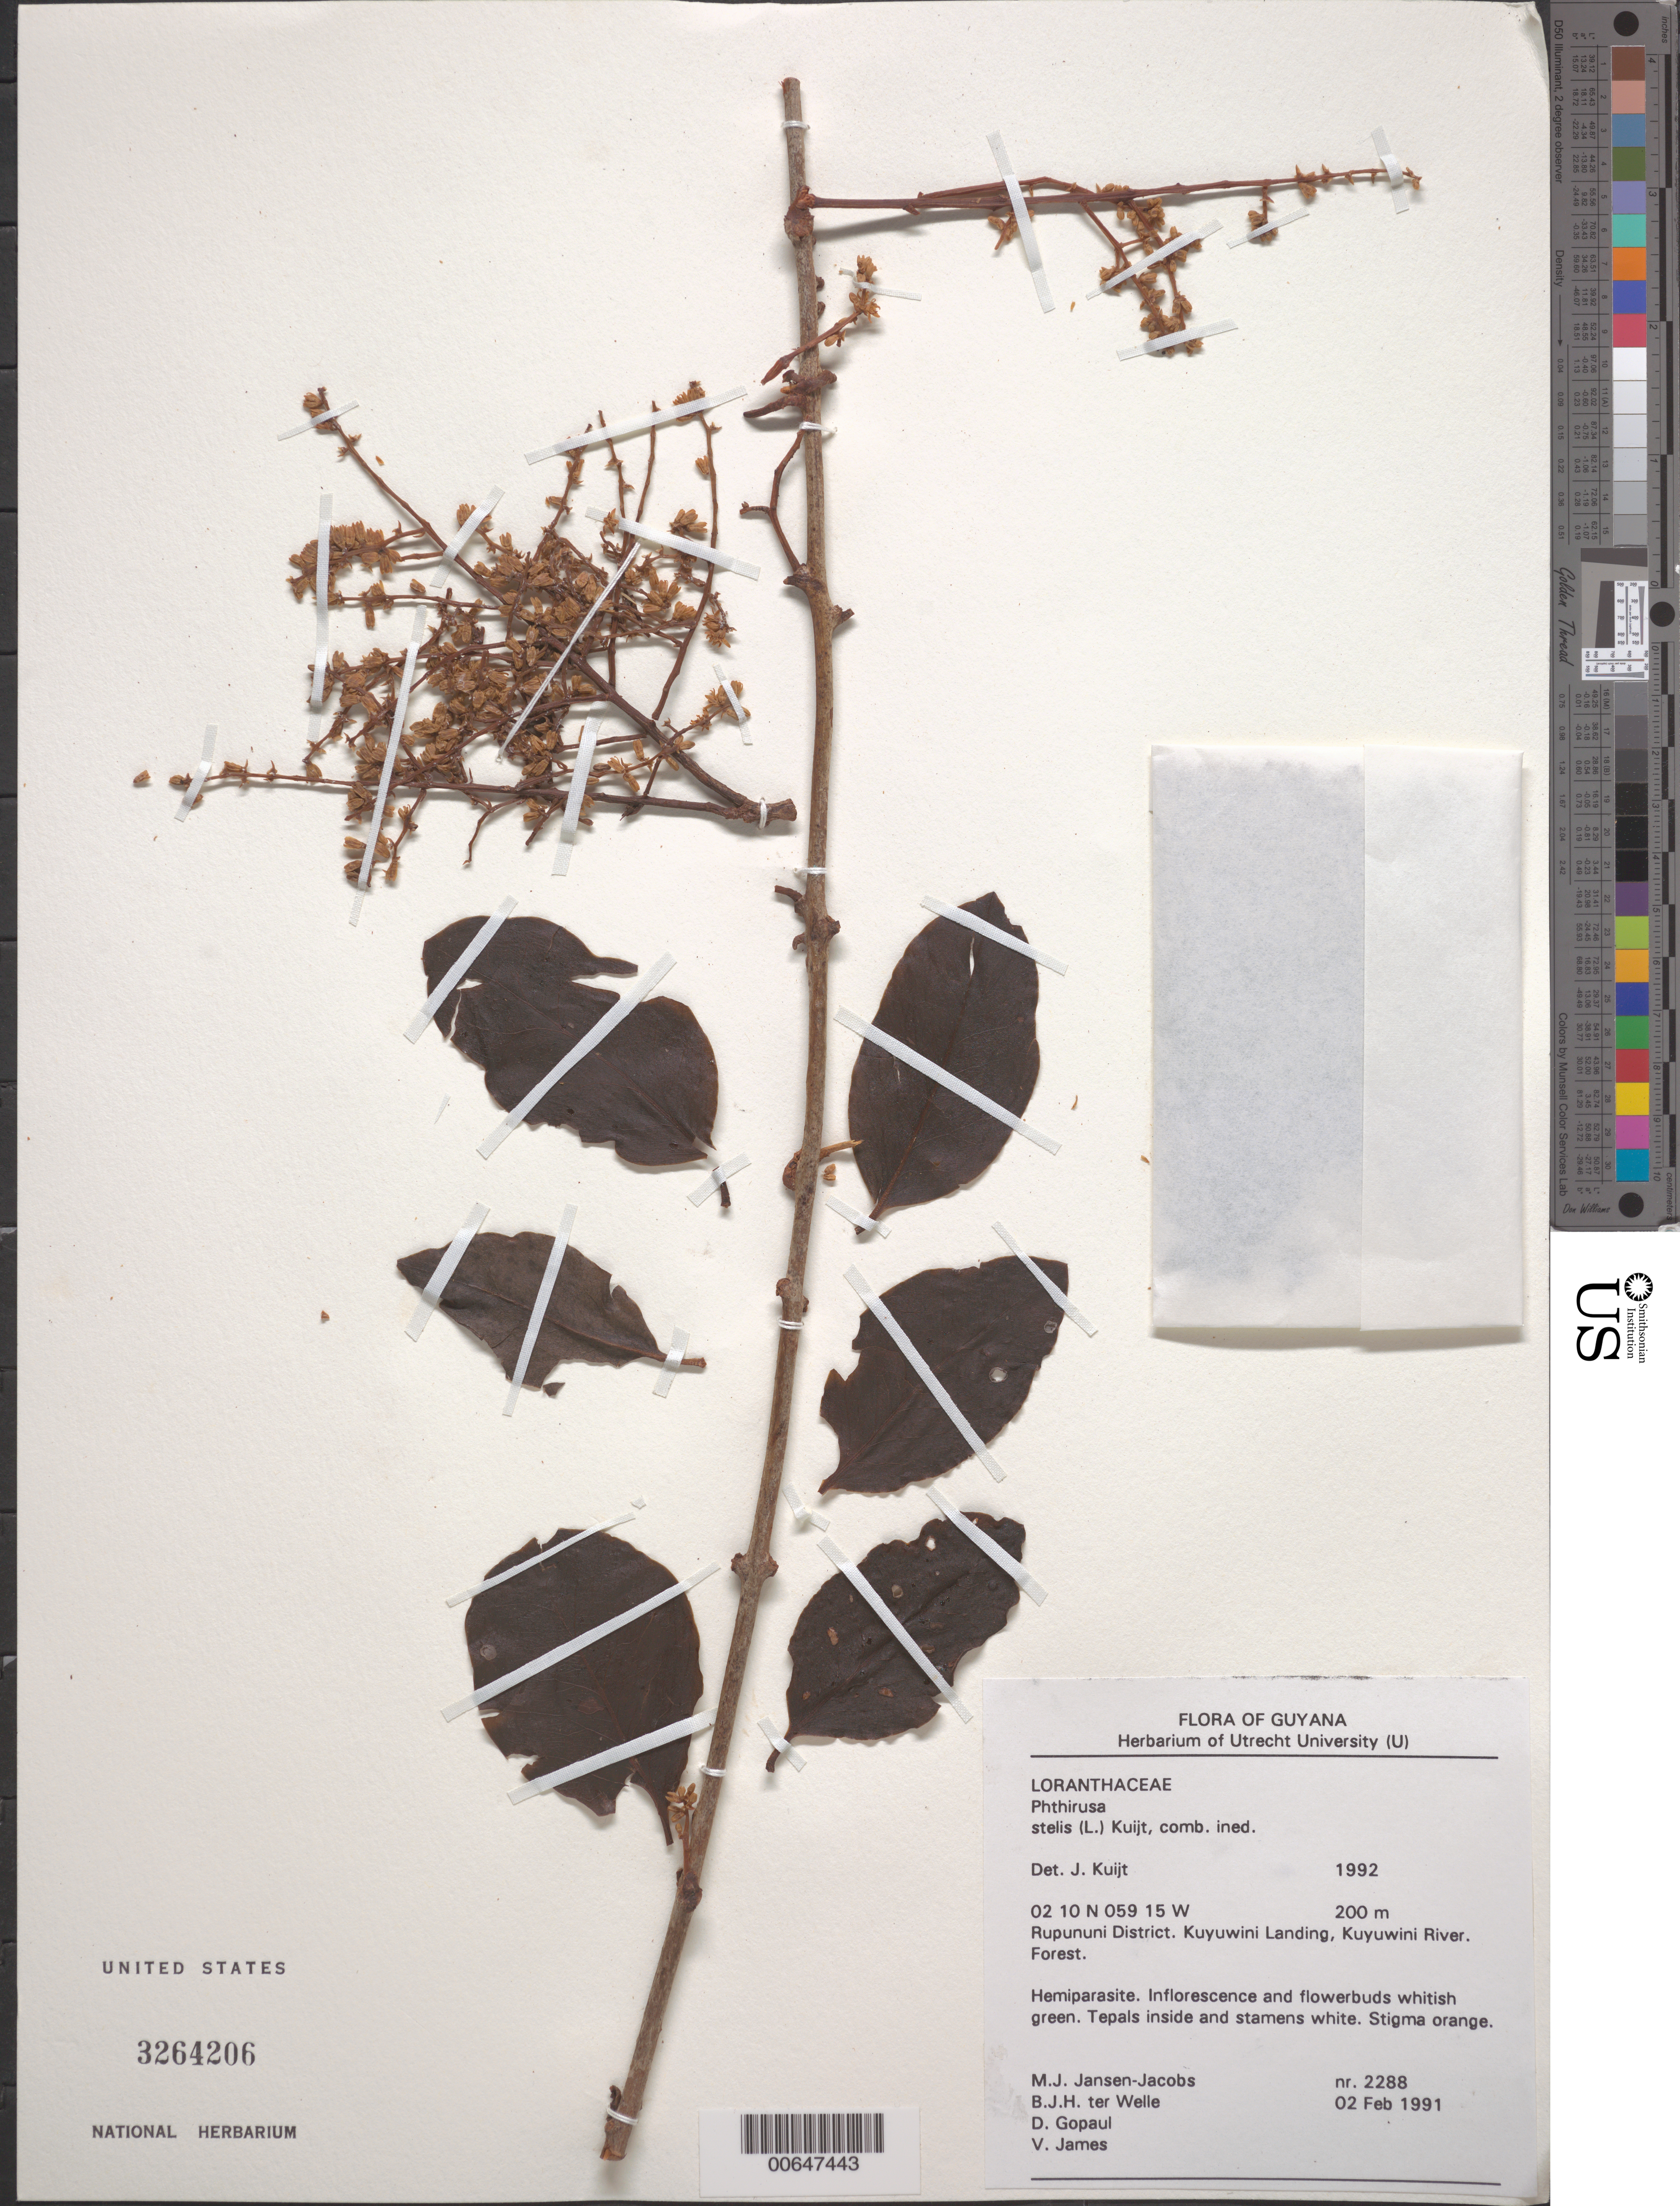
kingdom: Plantae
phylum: Tracheophyta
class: Magnoliopsida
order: Santalales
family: Loranthaceae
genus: Phthirusa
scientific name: Phthirusa stelis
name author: (L.) Kuijt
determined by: Kuijt, Job, (CANADA)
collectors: M. J. Jansen-Jacobs, B. Welle, D. Gopaul & V. James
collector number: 2288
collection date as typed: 2-Feb-91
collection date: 1991-02-02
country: Guyana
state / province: U. Takutu-U. Essequibo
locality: Kuyuwini Landing, Kuyuwini River, Rupununi District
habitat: Forest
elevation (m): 200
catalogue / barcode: US 3264206